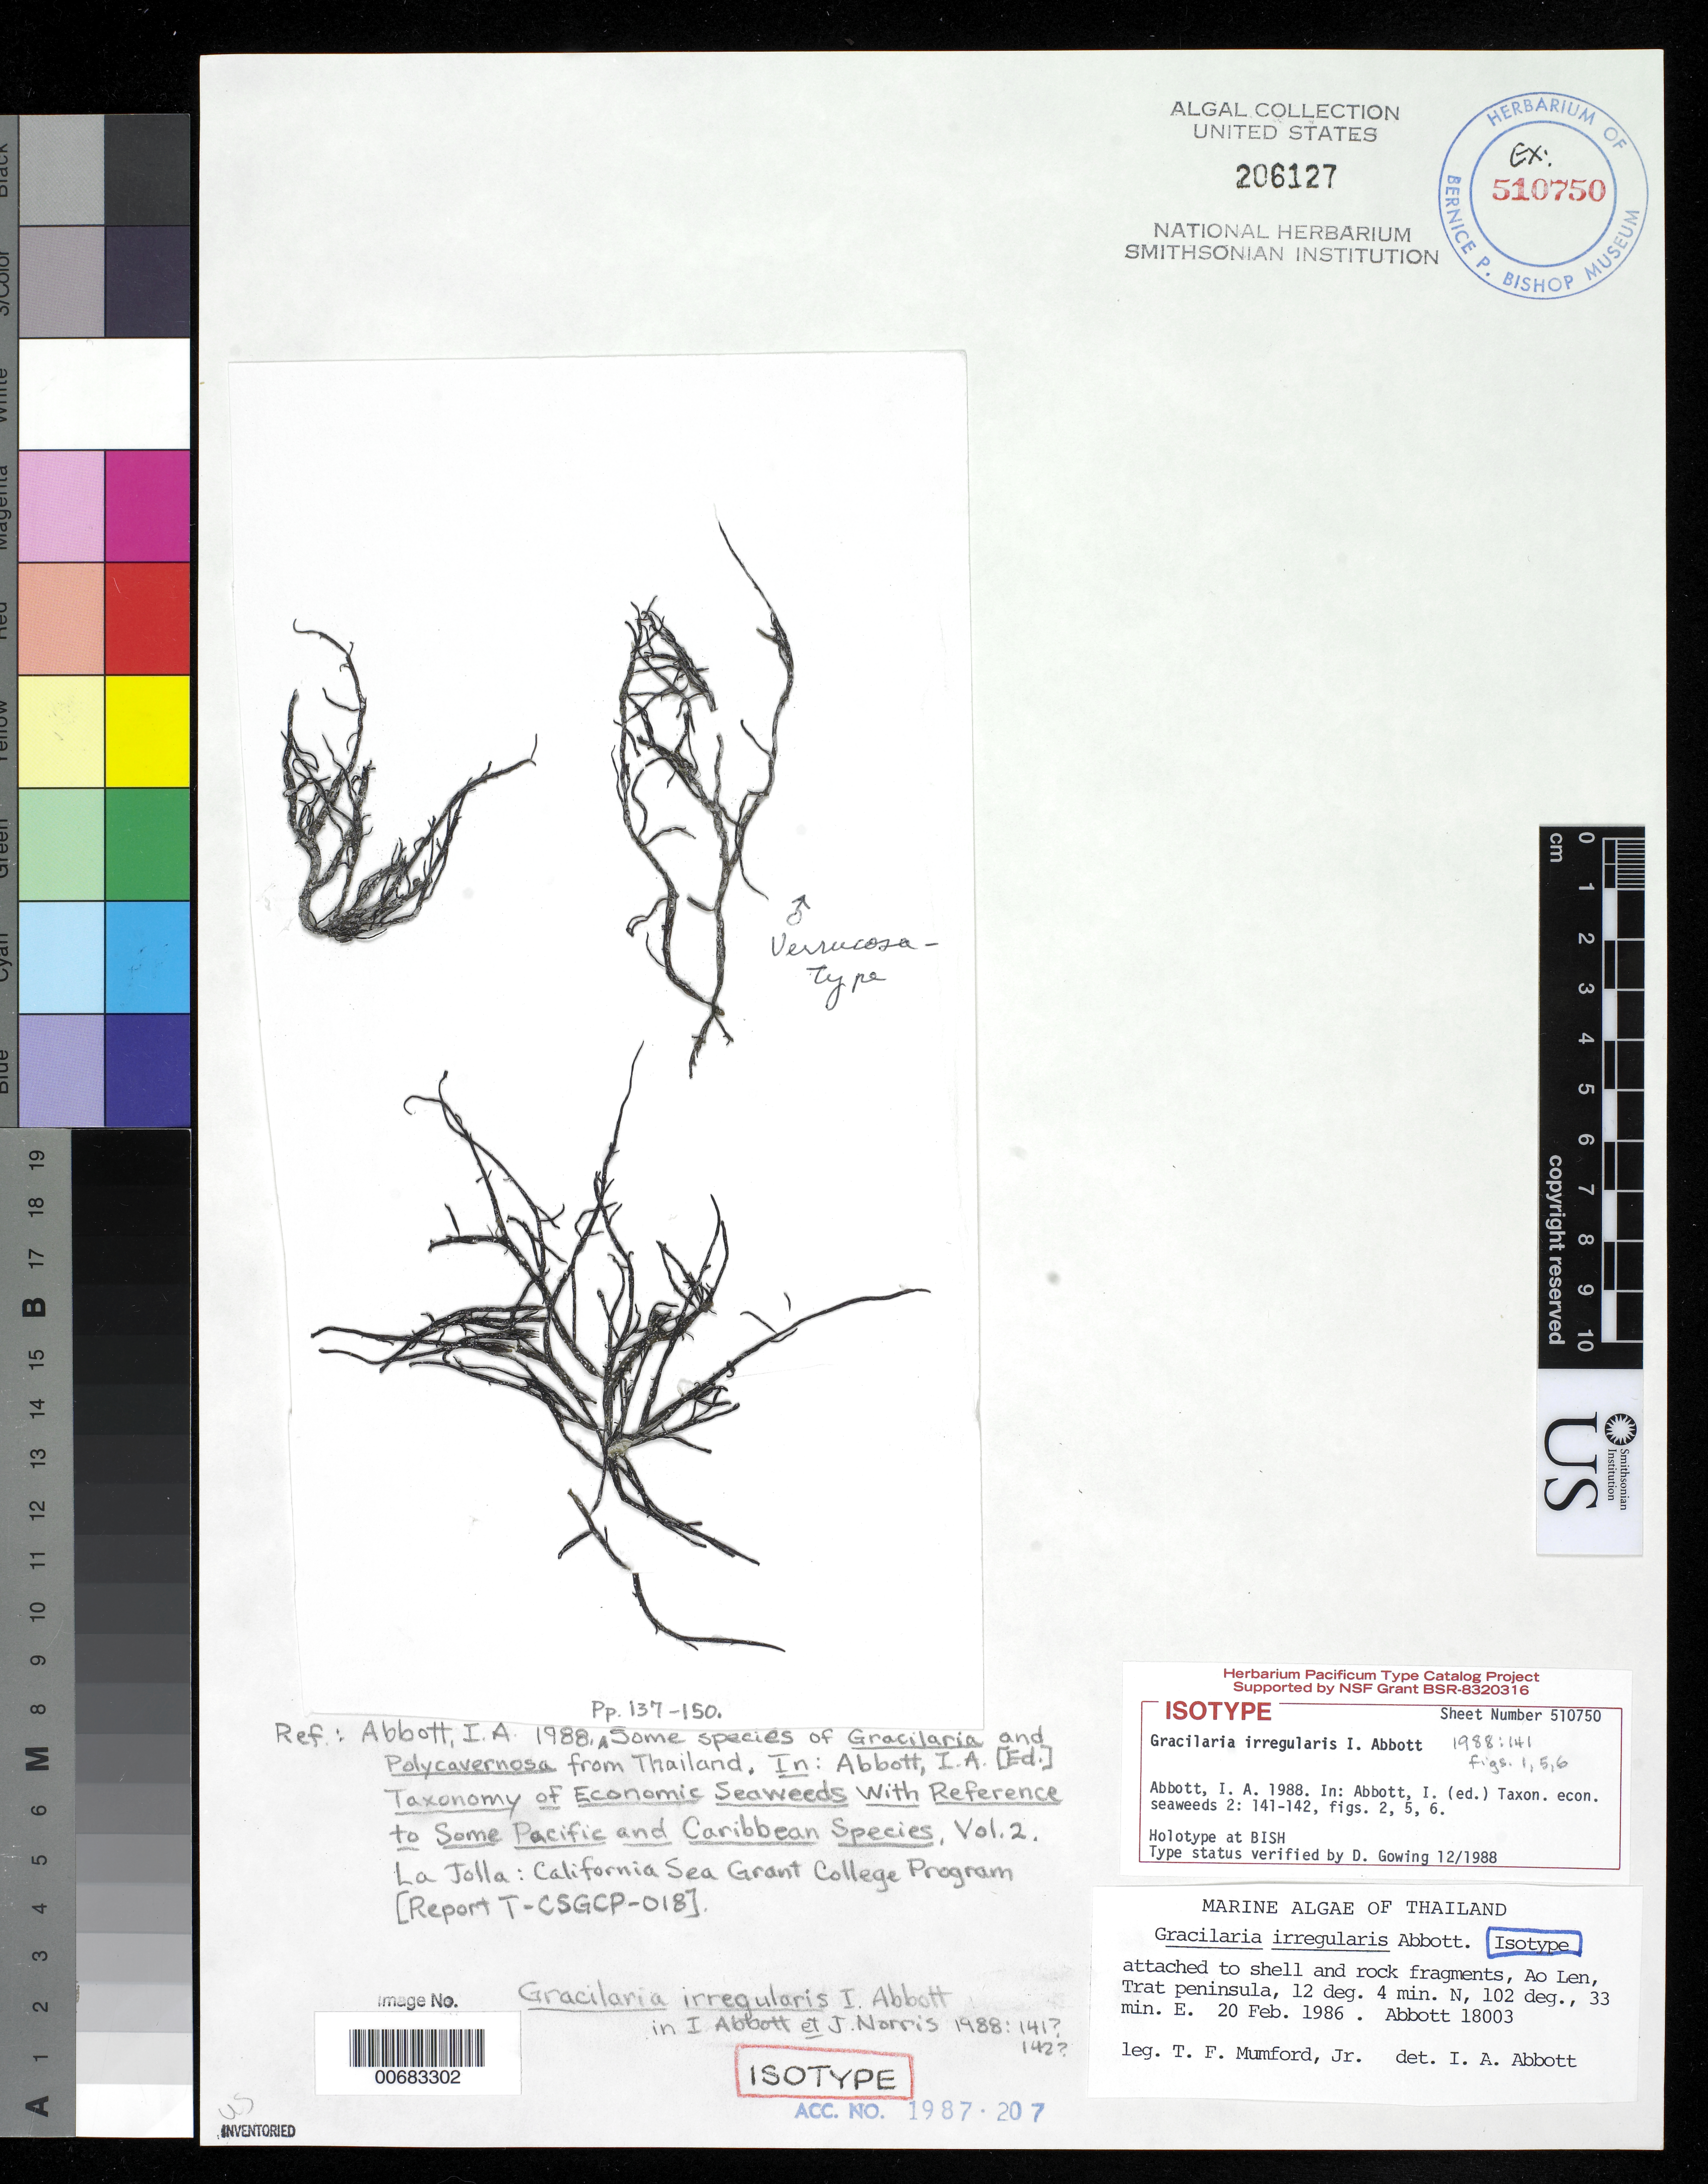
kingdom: Plantae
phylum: Rhodophyta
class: Florideophyceae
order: Gracilariales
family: Gracilariaceae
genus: Gracilaria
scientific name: Gracilaria irregularis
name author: I.A. Abbott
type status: Isotype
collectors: T. Mumford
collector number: IAA 18003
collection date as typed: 20 Feb 1986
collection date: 1986-02-20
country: Thailand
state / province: Trat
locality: Ao Len, Trat Peninsula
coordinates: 12 deg. 4 min. N, 102 deg., 33 min. E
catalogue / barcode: US 206127